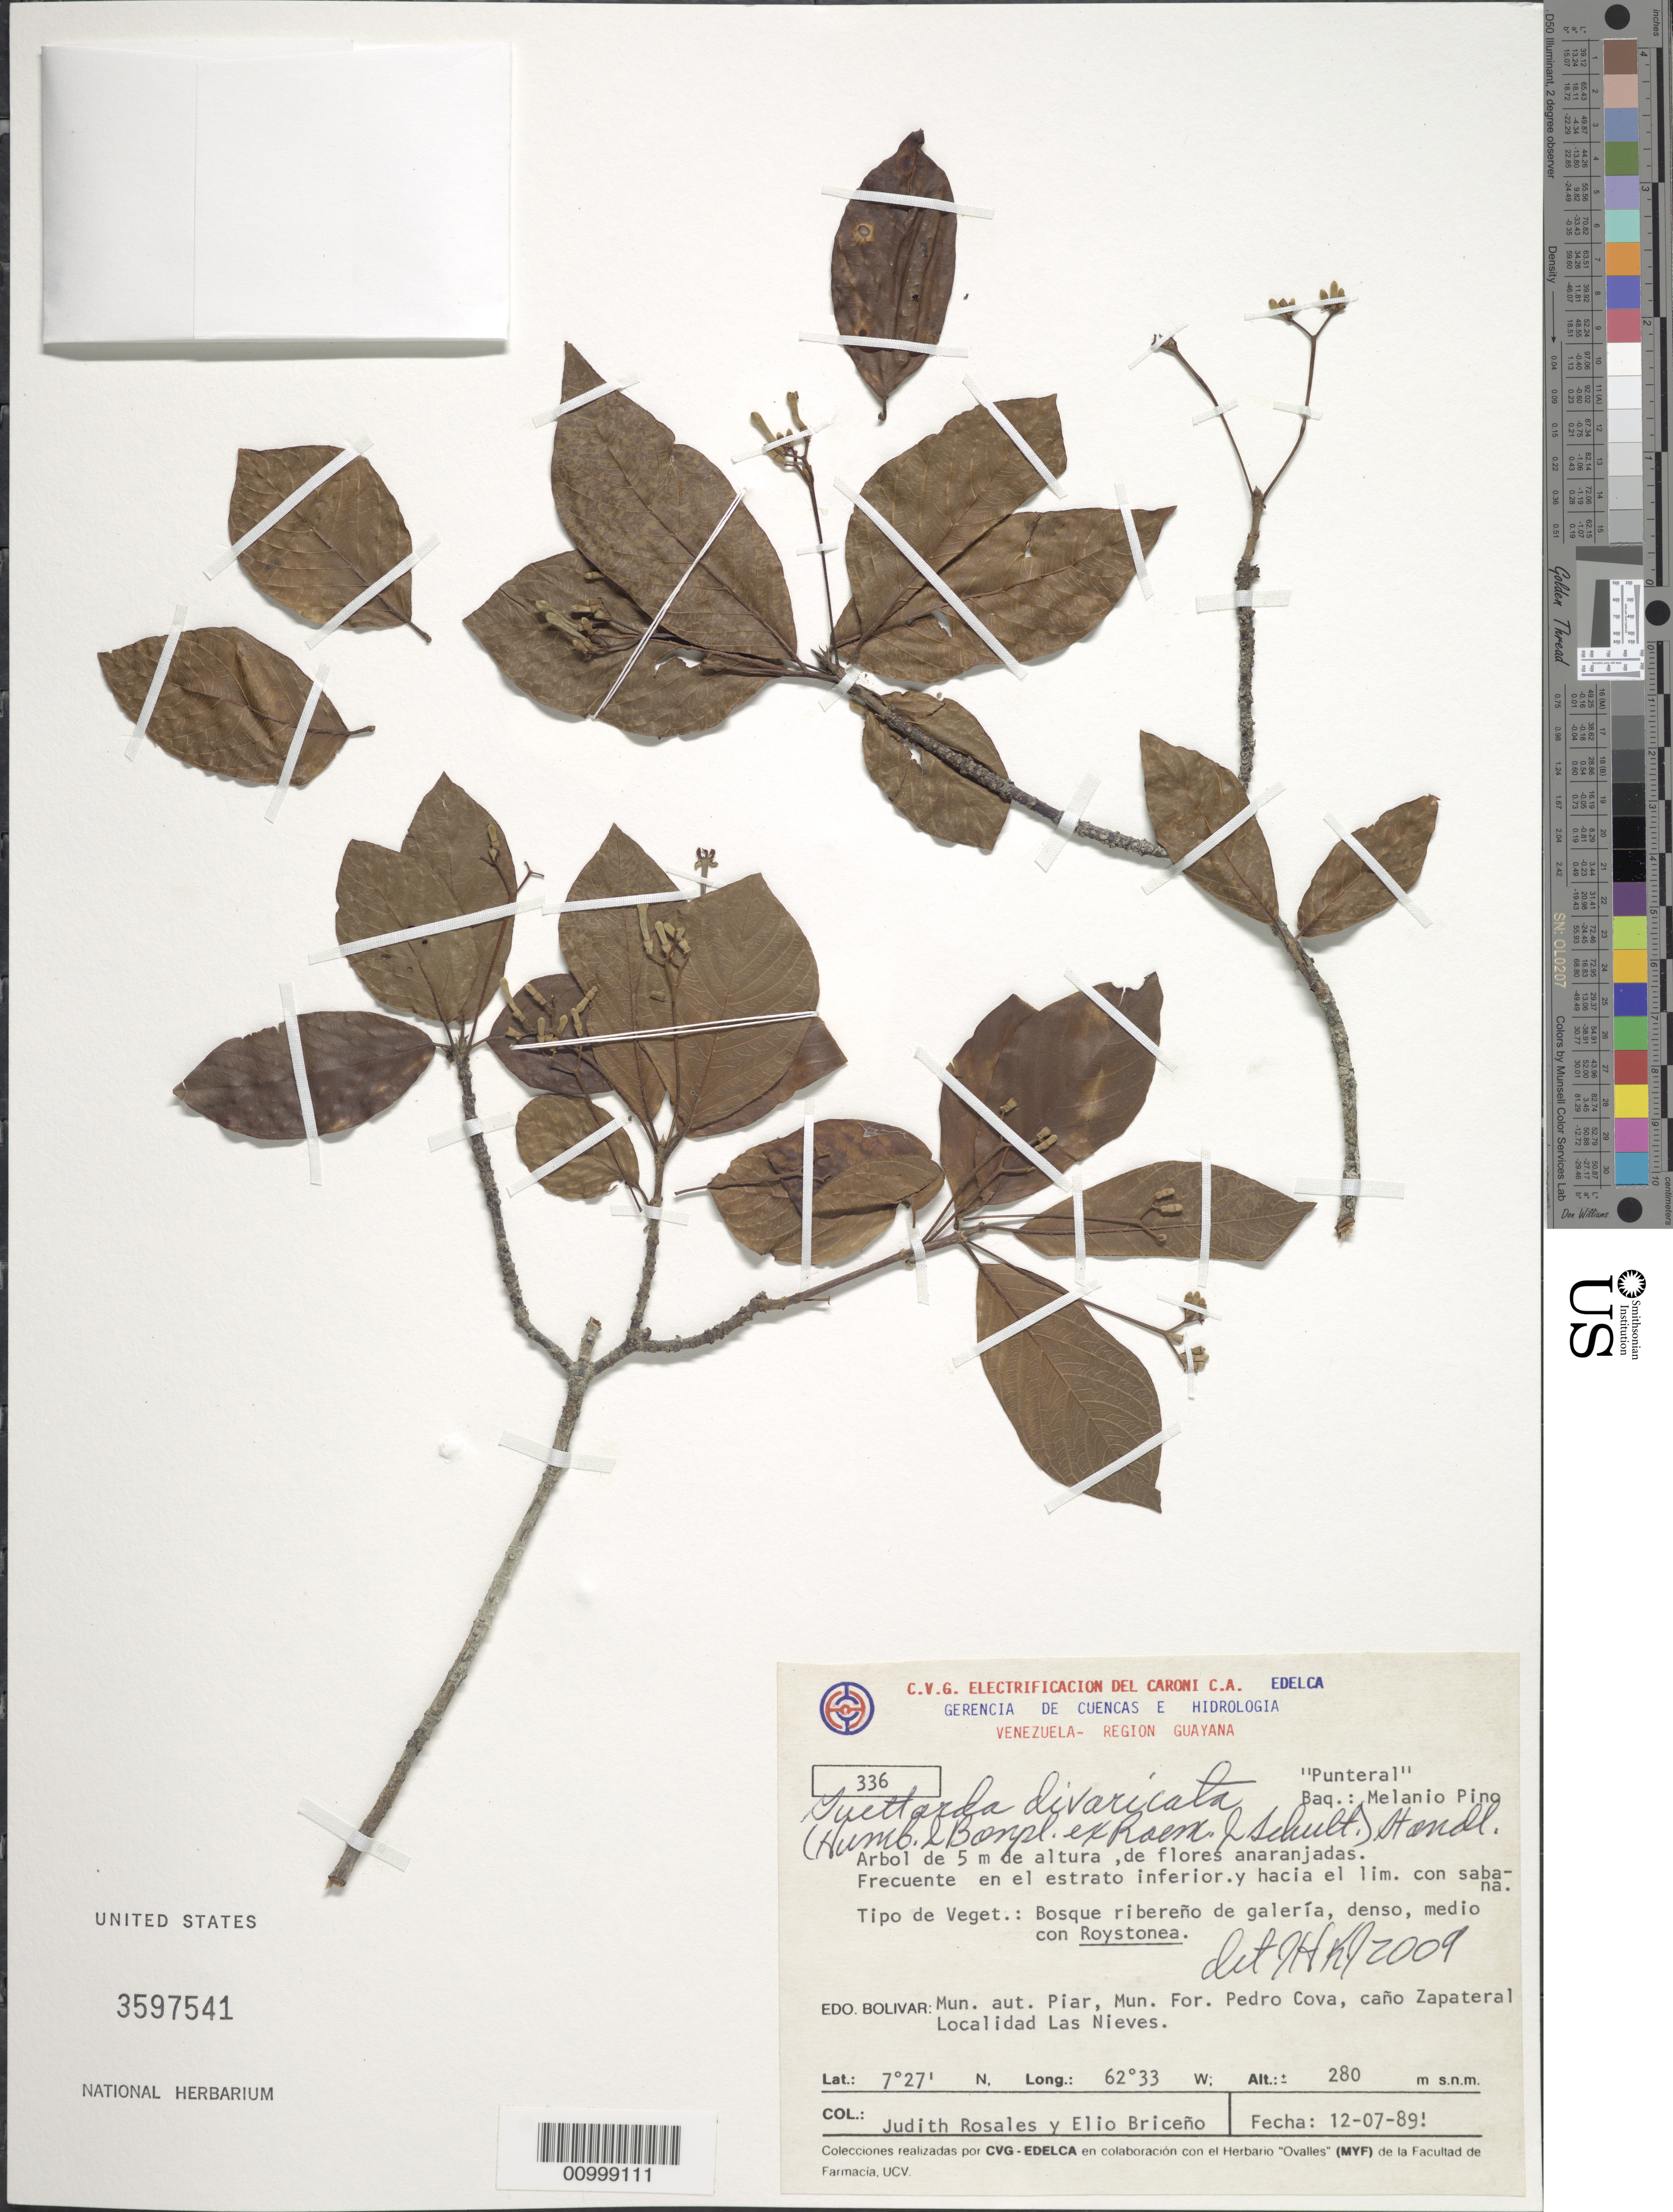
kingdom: Plantae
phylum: Tracheophyta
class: Magnoliopsida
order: Gentianales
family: Rubiaceae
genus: Guettarda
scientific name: Guettarda divaricata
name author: (Humb. & Bonpl. ex Roem. & Schult.) Standl.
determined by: Kirkbride, J. H.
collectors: J. Rosales & E. Briceno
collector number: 336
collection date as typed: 12-Jul-89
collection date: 1989-07-12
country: Venezuela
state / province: Bolívar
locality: Mun. aut. Piar, Mun. For. Pedro Cova, cano Zapateral Localidad Las Nieves.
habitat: Bosque ribereno de galeria, denso, medio con Roystonea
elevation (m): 280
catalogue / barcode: US 3597541